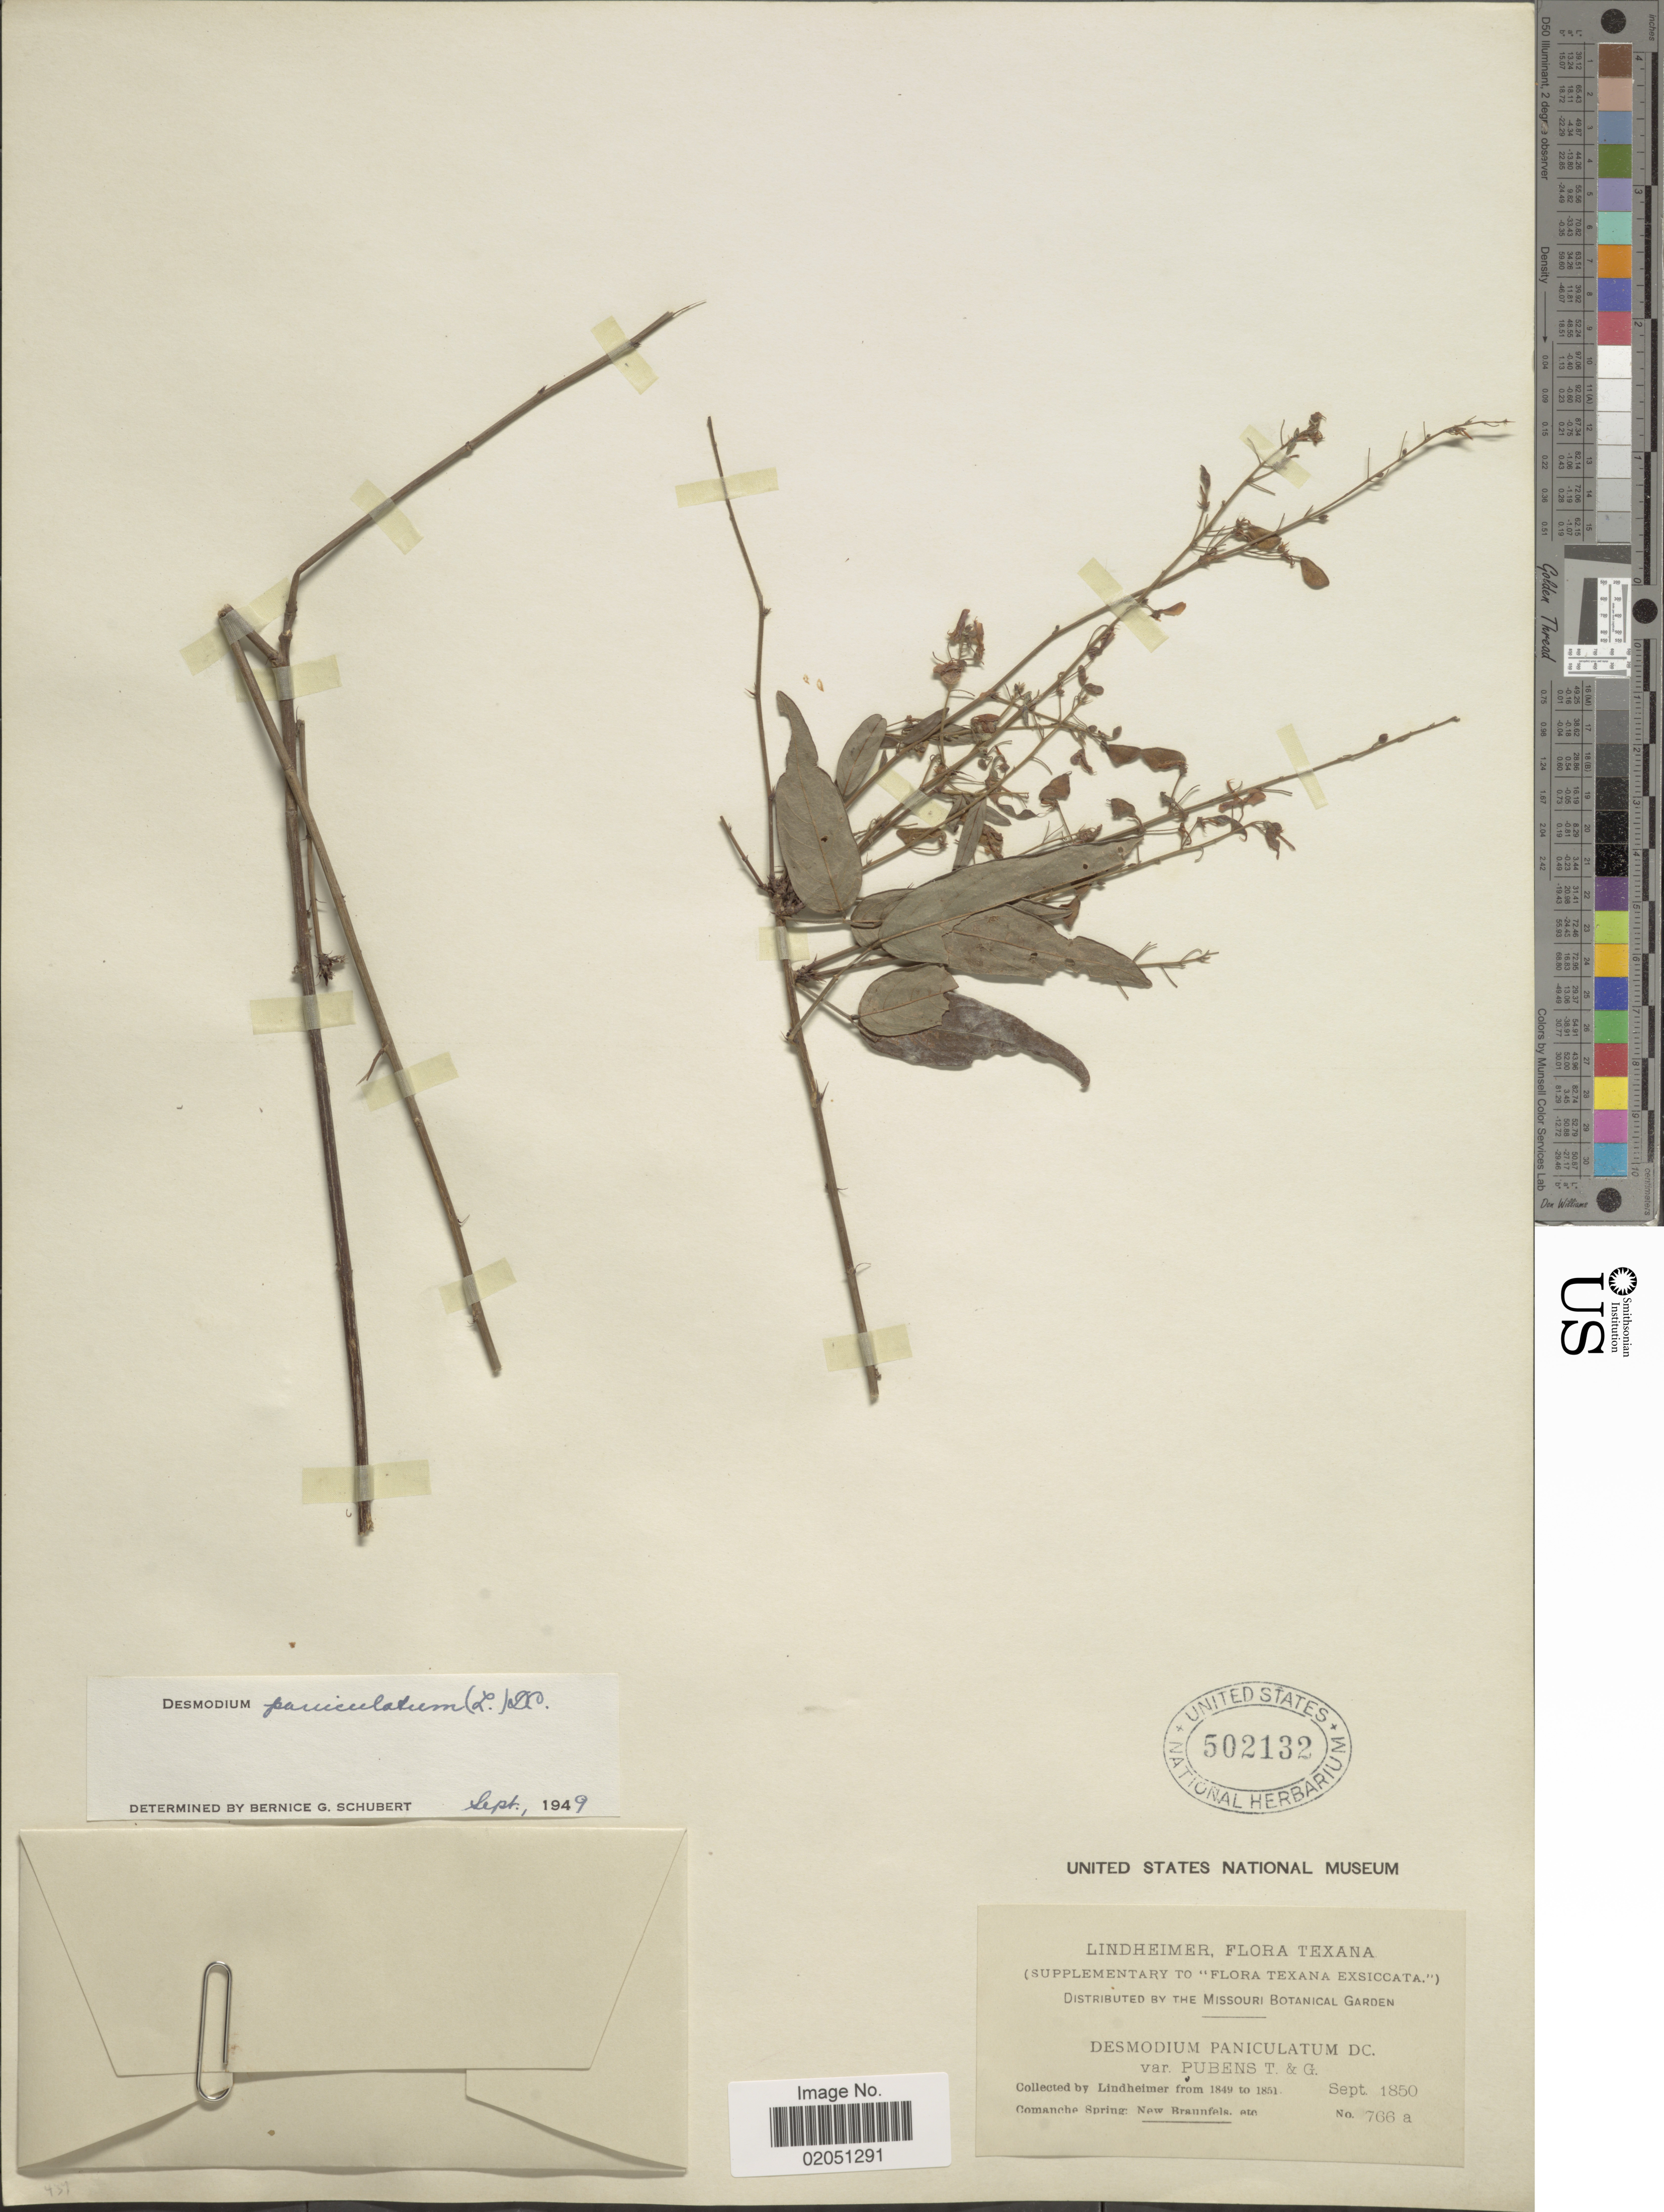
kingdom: Plantae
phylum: Tracheophyta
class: Magnoliopsida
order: Fabales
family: Fabaceae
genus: Desmodium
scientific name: Desmodium paniculatum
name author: (L.) DC.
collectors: F. J. Lindheimer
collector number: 766a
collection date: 1850-09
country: United States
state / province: Texas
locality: Comanche Spring: New Braunfels. etc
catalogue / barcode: US 502132